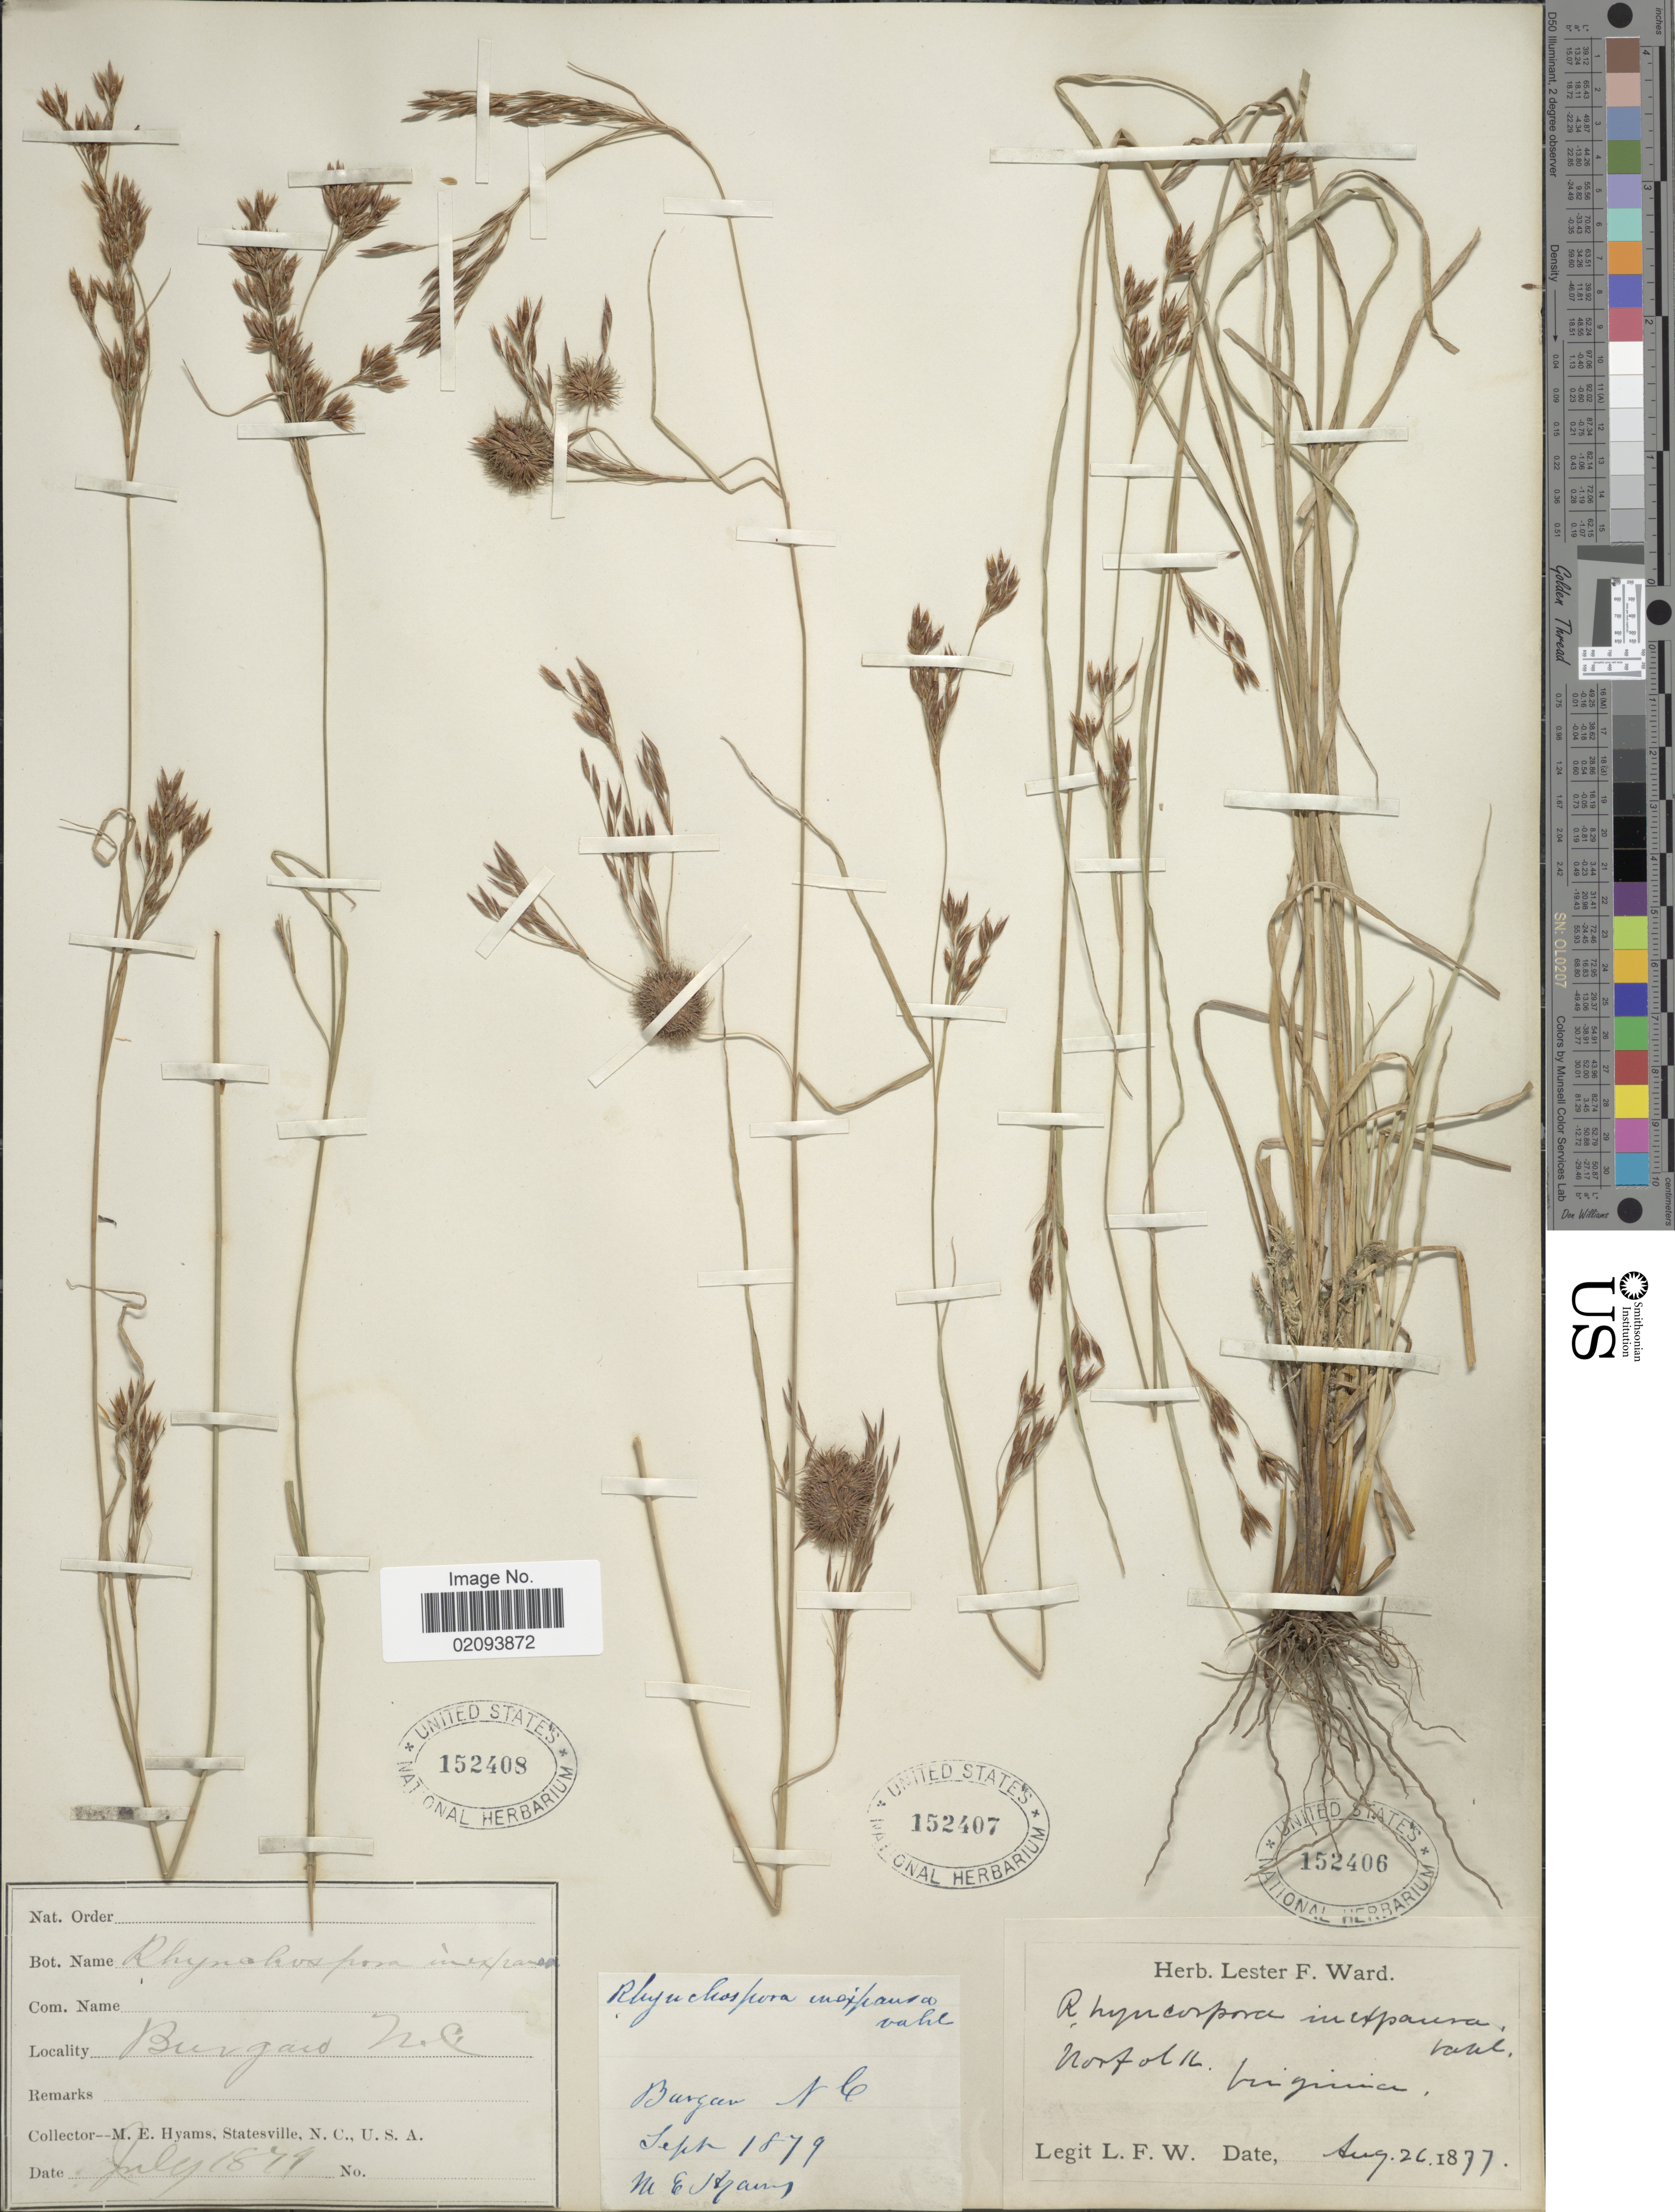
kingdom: Plantae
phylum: Tracheophyta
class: Liliopsida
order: Poales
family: Cyperaceae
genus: Rhynchospora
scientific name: Rhynchospora inexpansa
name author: (Michx.) Vahl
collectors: M. E. Hyams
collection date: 1879-09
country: United States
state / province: North Carolina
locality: Burgaw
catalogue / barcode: US 152407-2